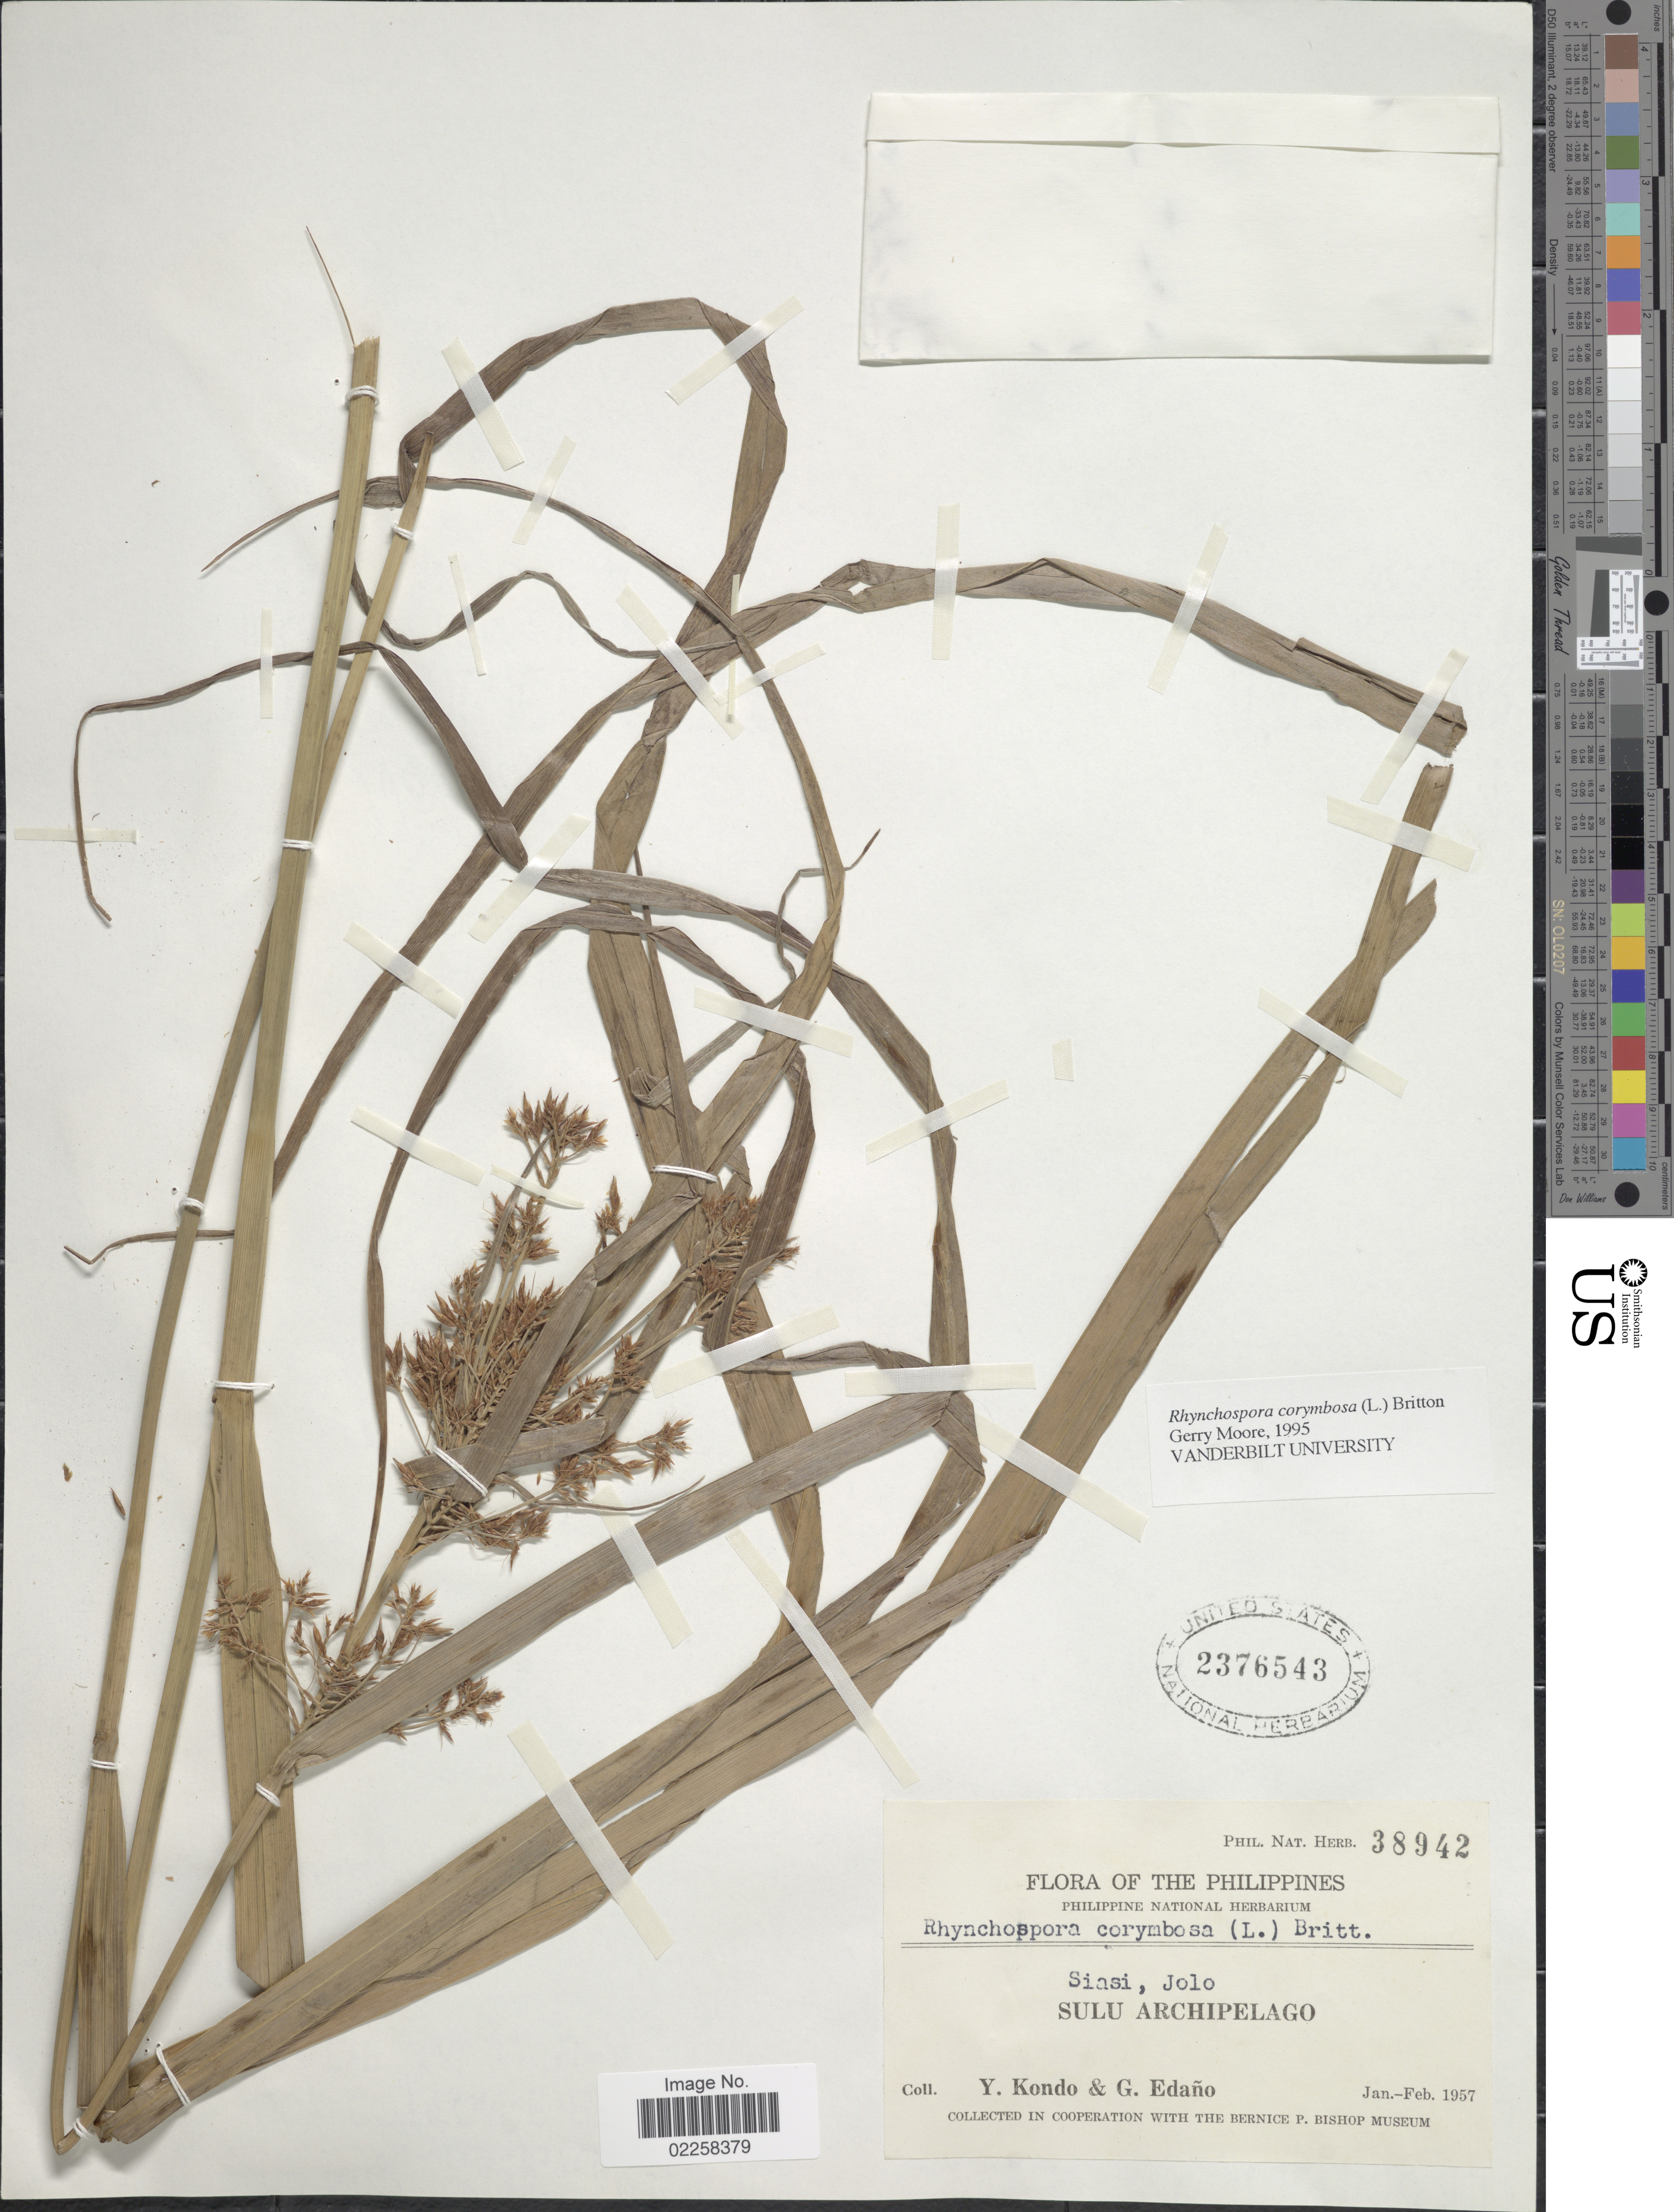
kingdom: Plantae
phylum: Tracheophyta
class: Liliopsida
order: Poales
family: Cyperaceae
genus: Rhynchospora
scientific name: Rhynchospora corymbosa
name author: (L.) Britton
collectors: Y. Kondo & G. Edaño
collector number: Phil. Nat. Herb. 38942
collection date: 1957-01/1957-02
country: Philippines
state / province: Muslim Mindanao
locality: Siasi, Jolo, Sulu Archipelago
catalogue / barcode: US 2376543